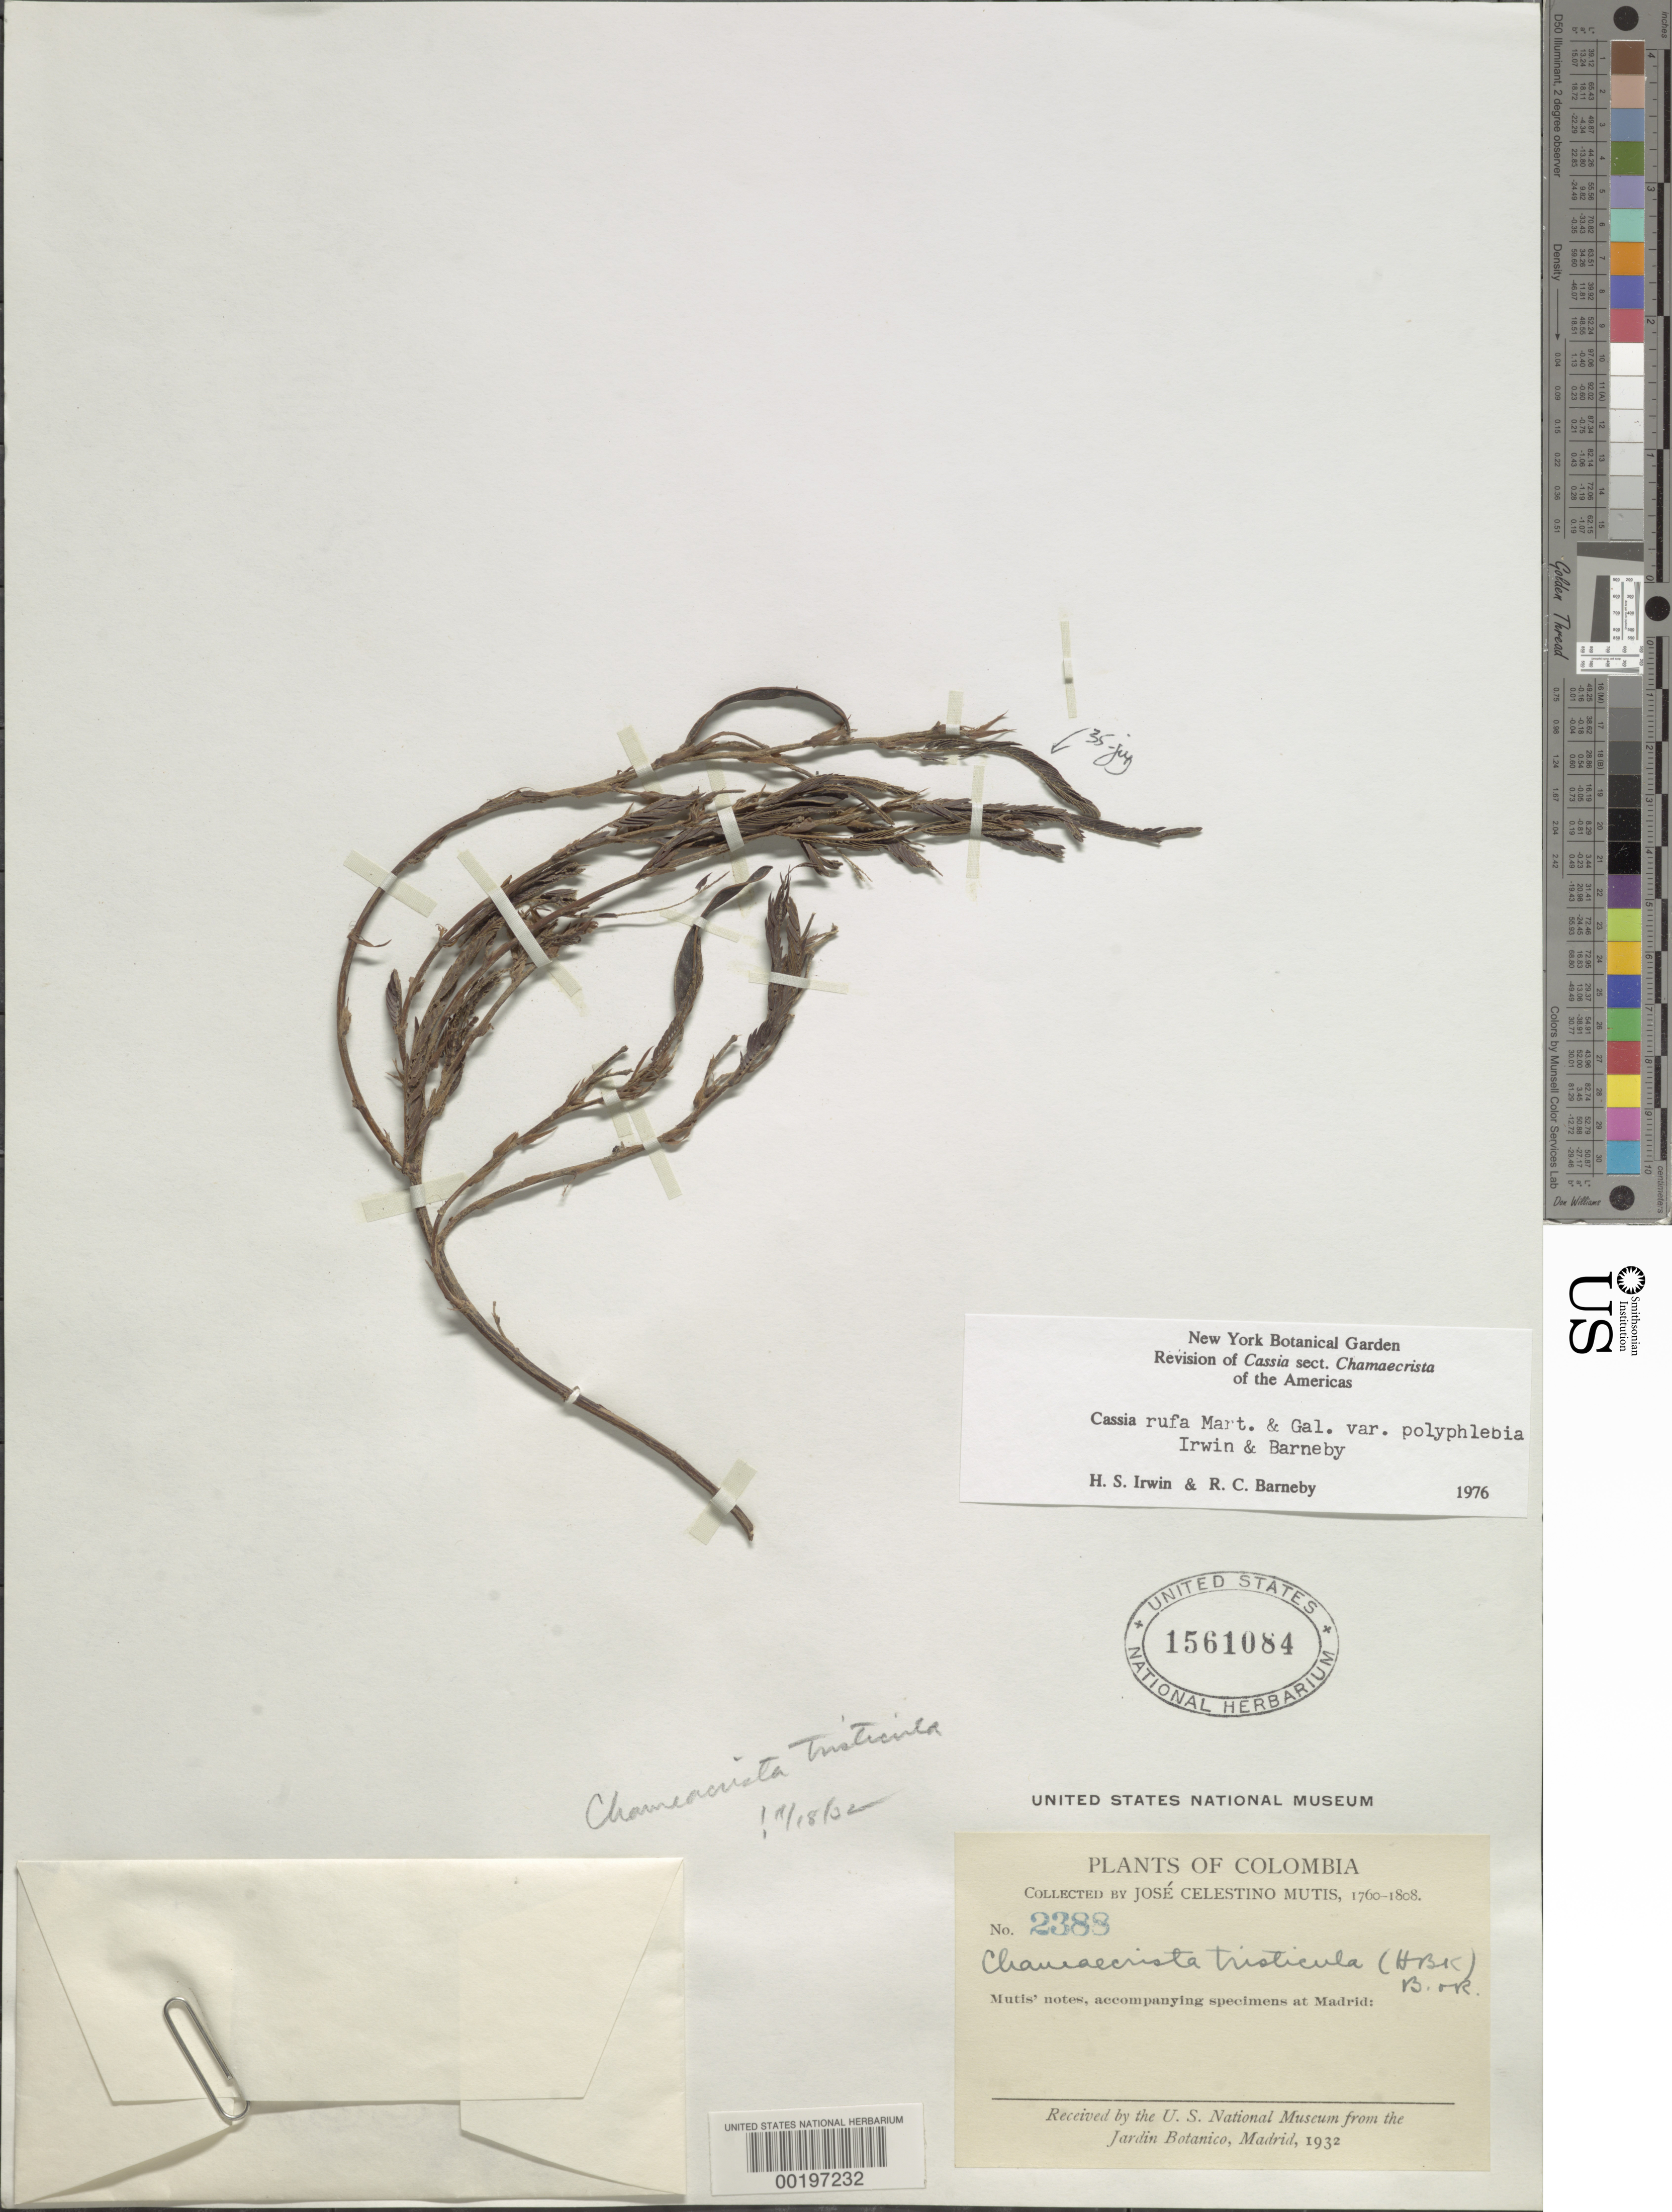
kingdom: Plantae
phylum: Tracheophyta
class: Magnoliopsida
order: Fabales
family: Fabaceae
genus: Chamaecrista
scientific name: Chamaecrista rufa var. polyphlebia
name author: H.S. Irwin & Barneby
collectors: J. C. B. Mutis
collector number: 2388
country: Colombia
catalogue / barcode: US 1561084